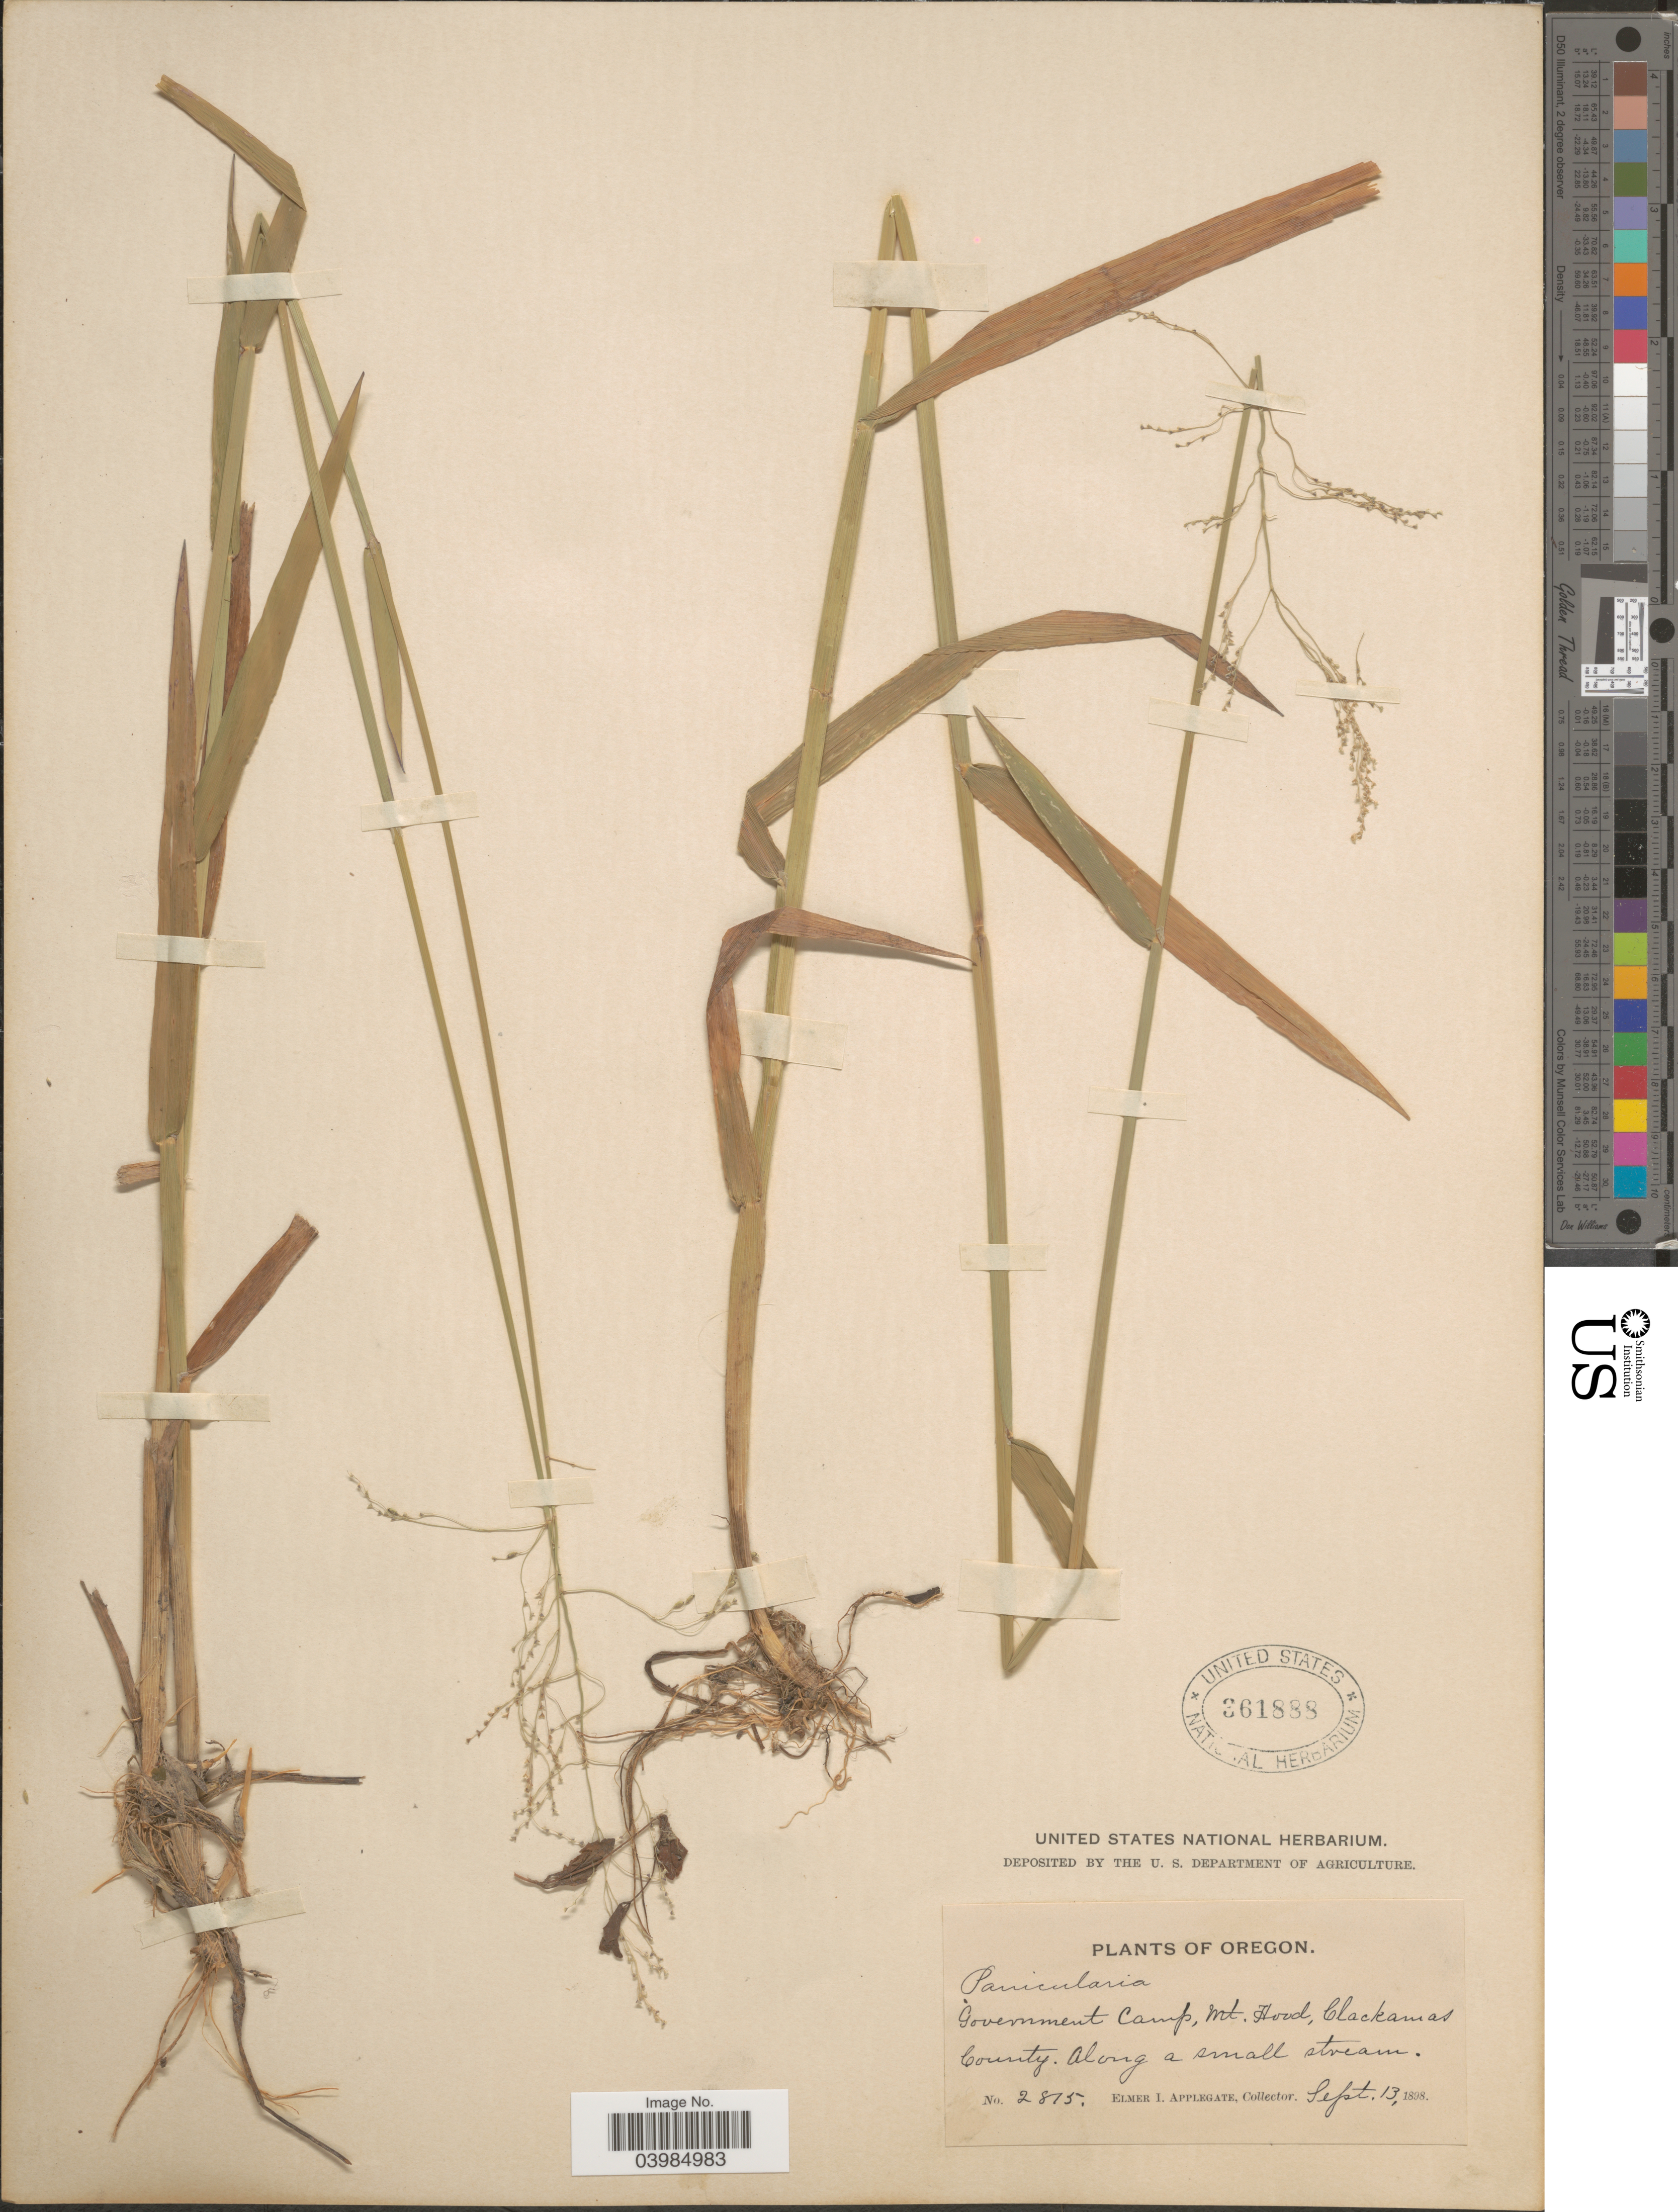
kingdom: Plantae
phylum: Tracheophyta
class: Liliopsida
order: Poales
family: Poaceae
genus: Glyceria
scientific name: Glyceria sp.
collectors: E. I. Applegate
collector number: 2815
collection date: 1898-09-13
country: United States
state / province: Oregon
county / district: Clackamas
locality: Government Camp, Mt. Hood, Clackamas County.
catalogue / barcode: US 361888